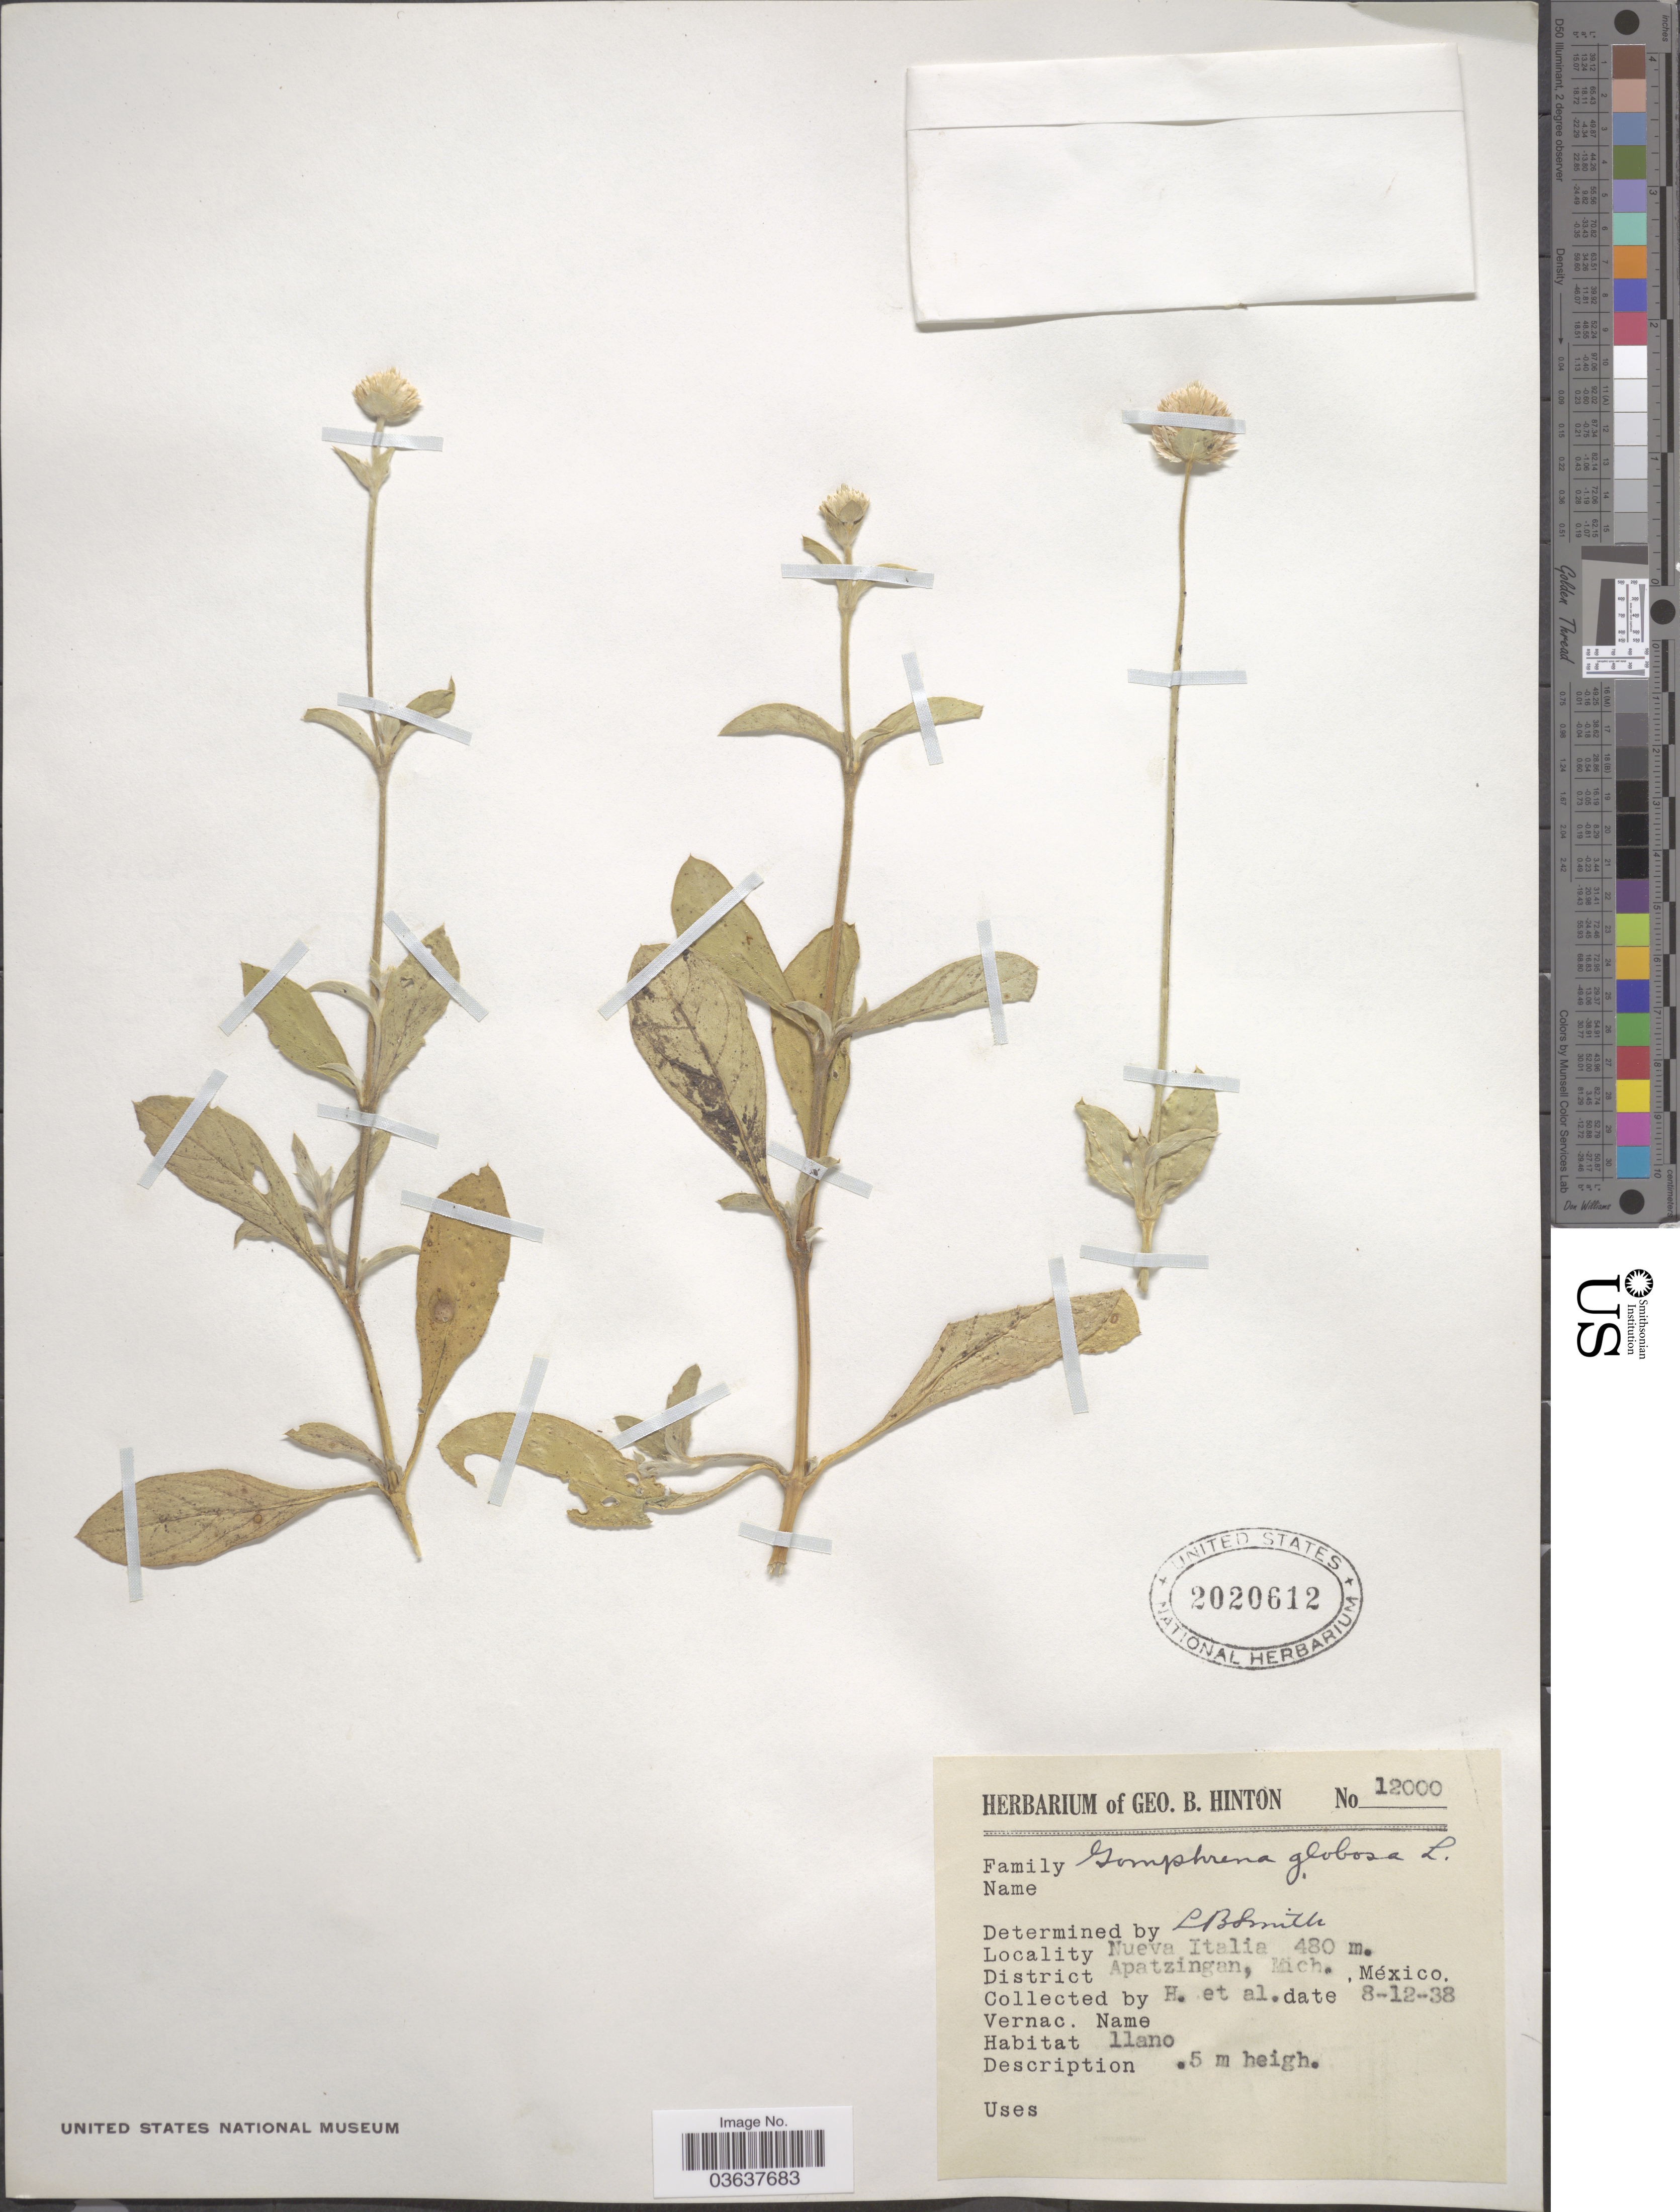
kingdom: Plantae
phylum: Tracheophyta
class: Magnoliopsida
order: Caryophyllales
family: Amaranthaceae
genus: Gomphrena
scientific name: Gomphrena globosa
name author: L.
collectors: G. B. Hinton & et al.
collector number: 12000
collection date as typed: Transcribed d/m/y: 8/12/38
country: Mexico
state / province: Michoacán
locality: Nueva Italia. District Apatzingan.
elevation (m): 480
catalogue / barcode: US 2020612